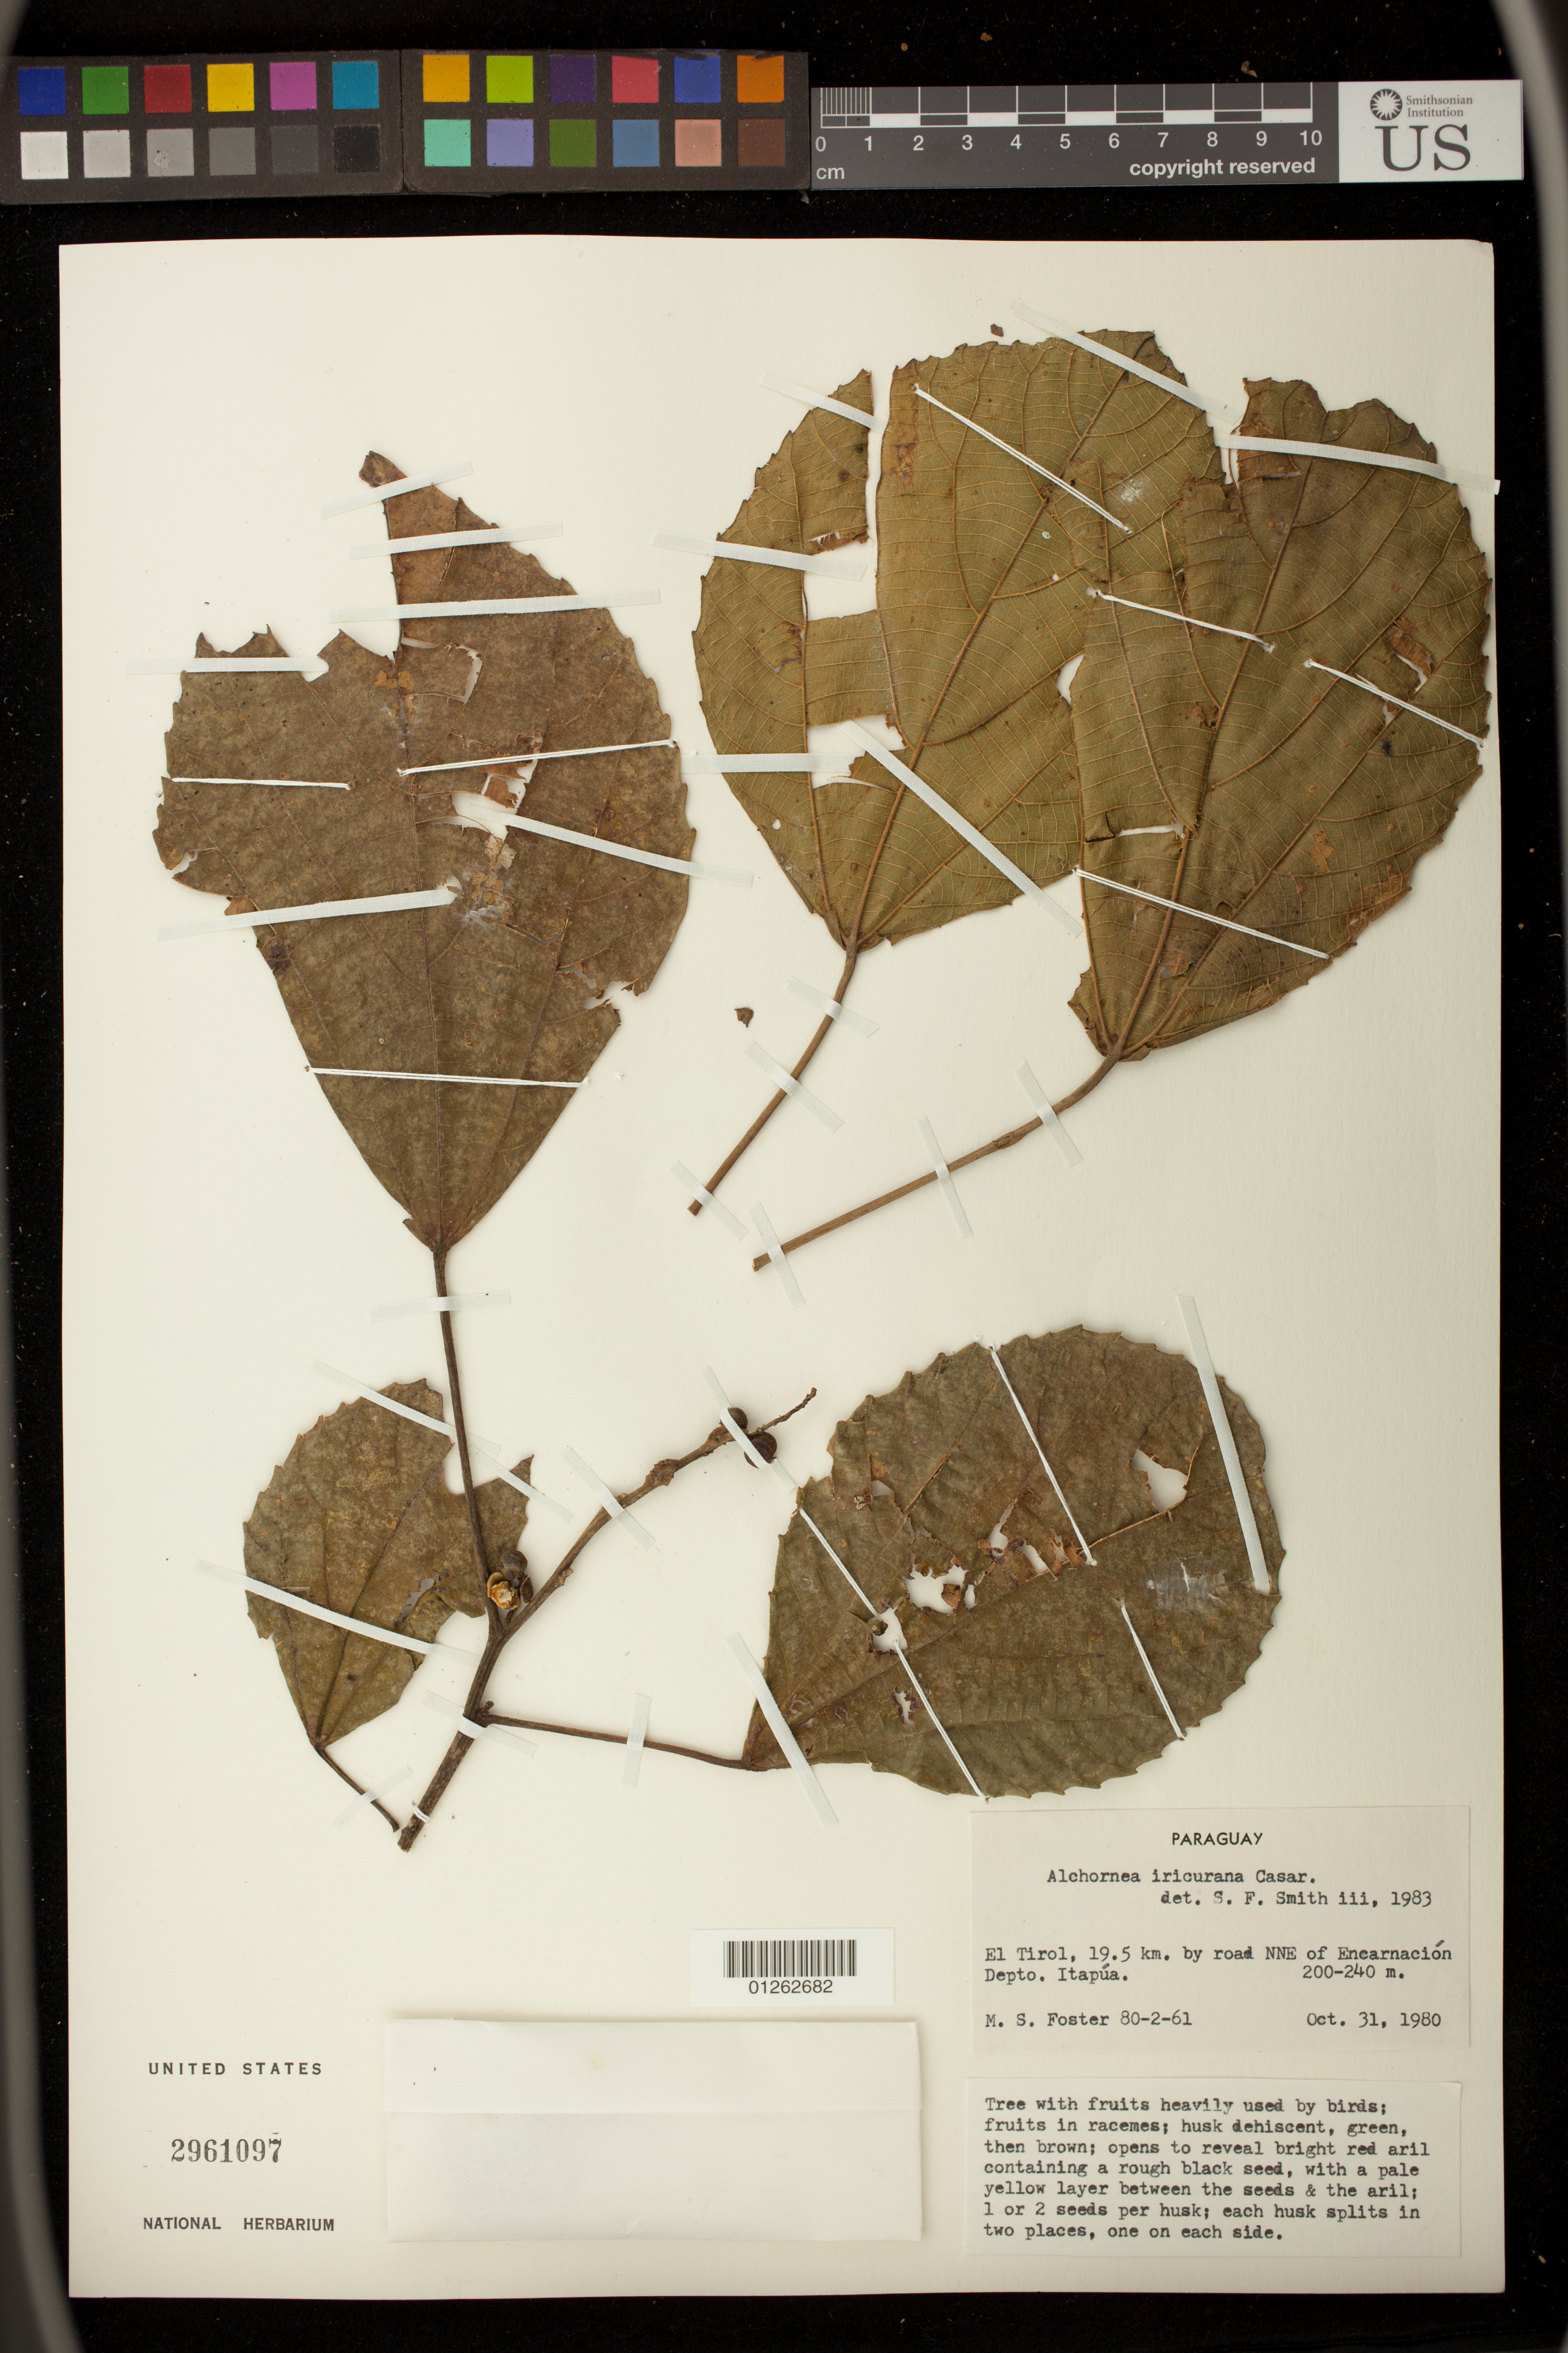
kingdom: Plantae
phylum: Tracheophyta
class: Magnoliopsida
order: Malpighiales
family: Euphorbiaceae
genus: Alchornea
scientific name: Alchornea glandulosa subsp. glandulosa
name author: Poepp.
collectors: M. Foster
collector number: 80-2-61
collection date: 1980-10-31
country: Paraguay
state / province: Itapua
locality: El tirol, 19.5 km. by road NNE of Encarnacion.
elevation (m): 200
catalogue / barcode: US 2961097